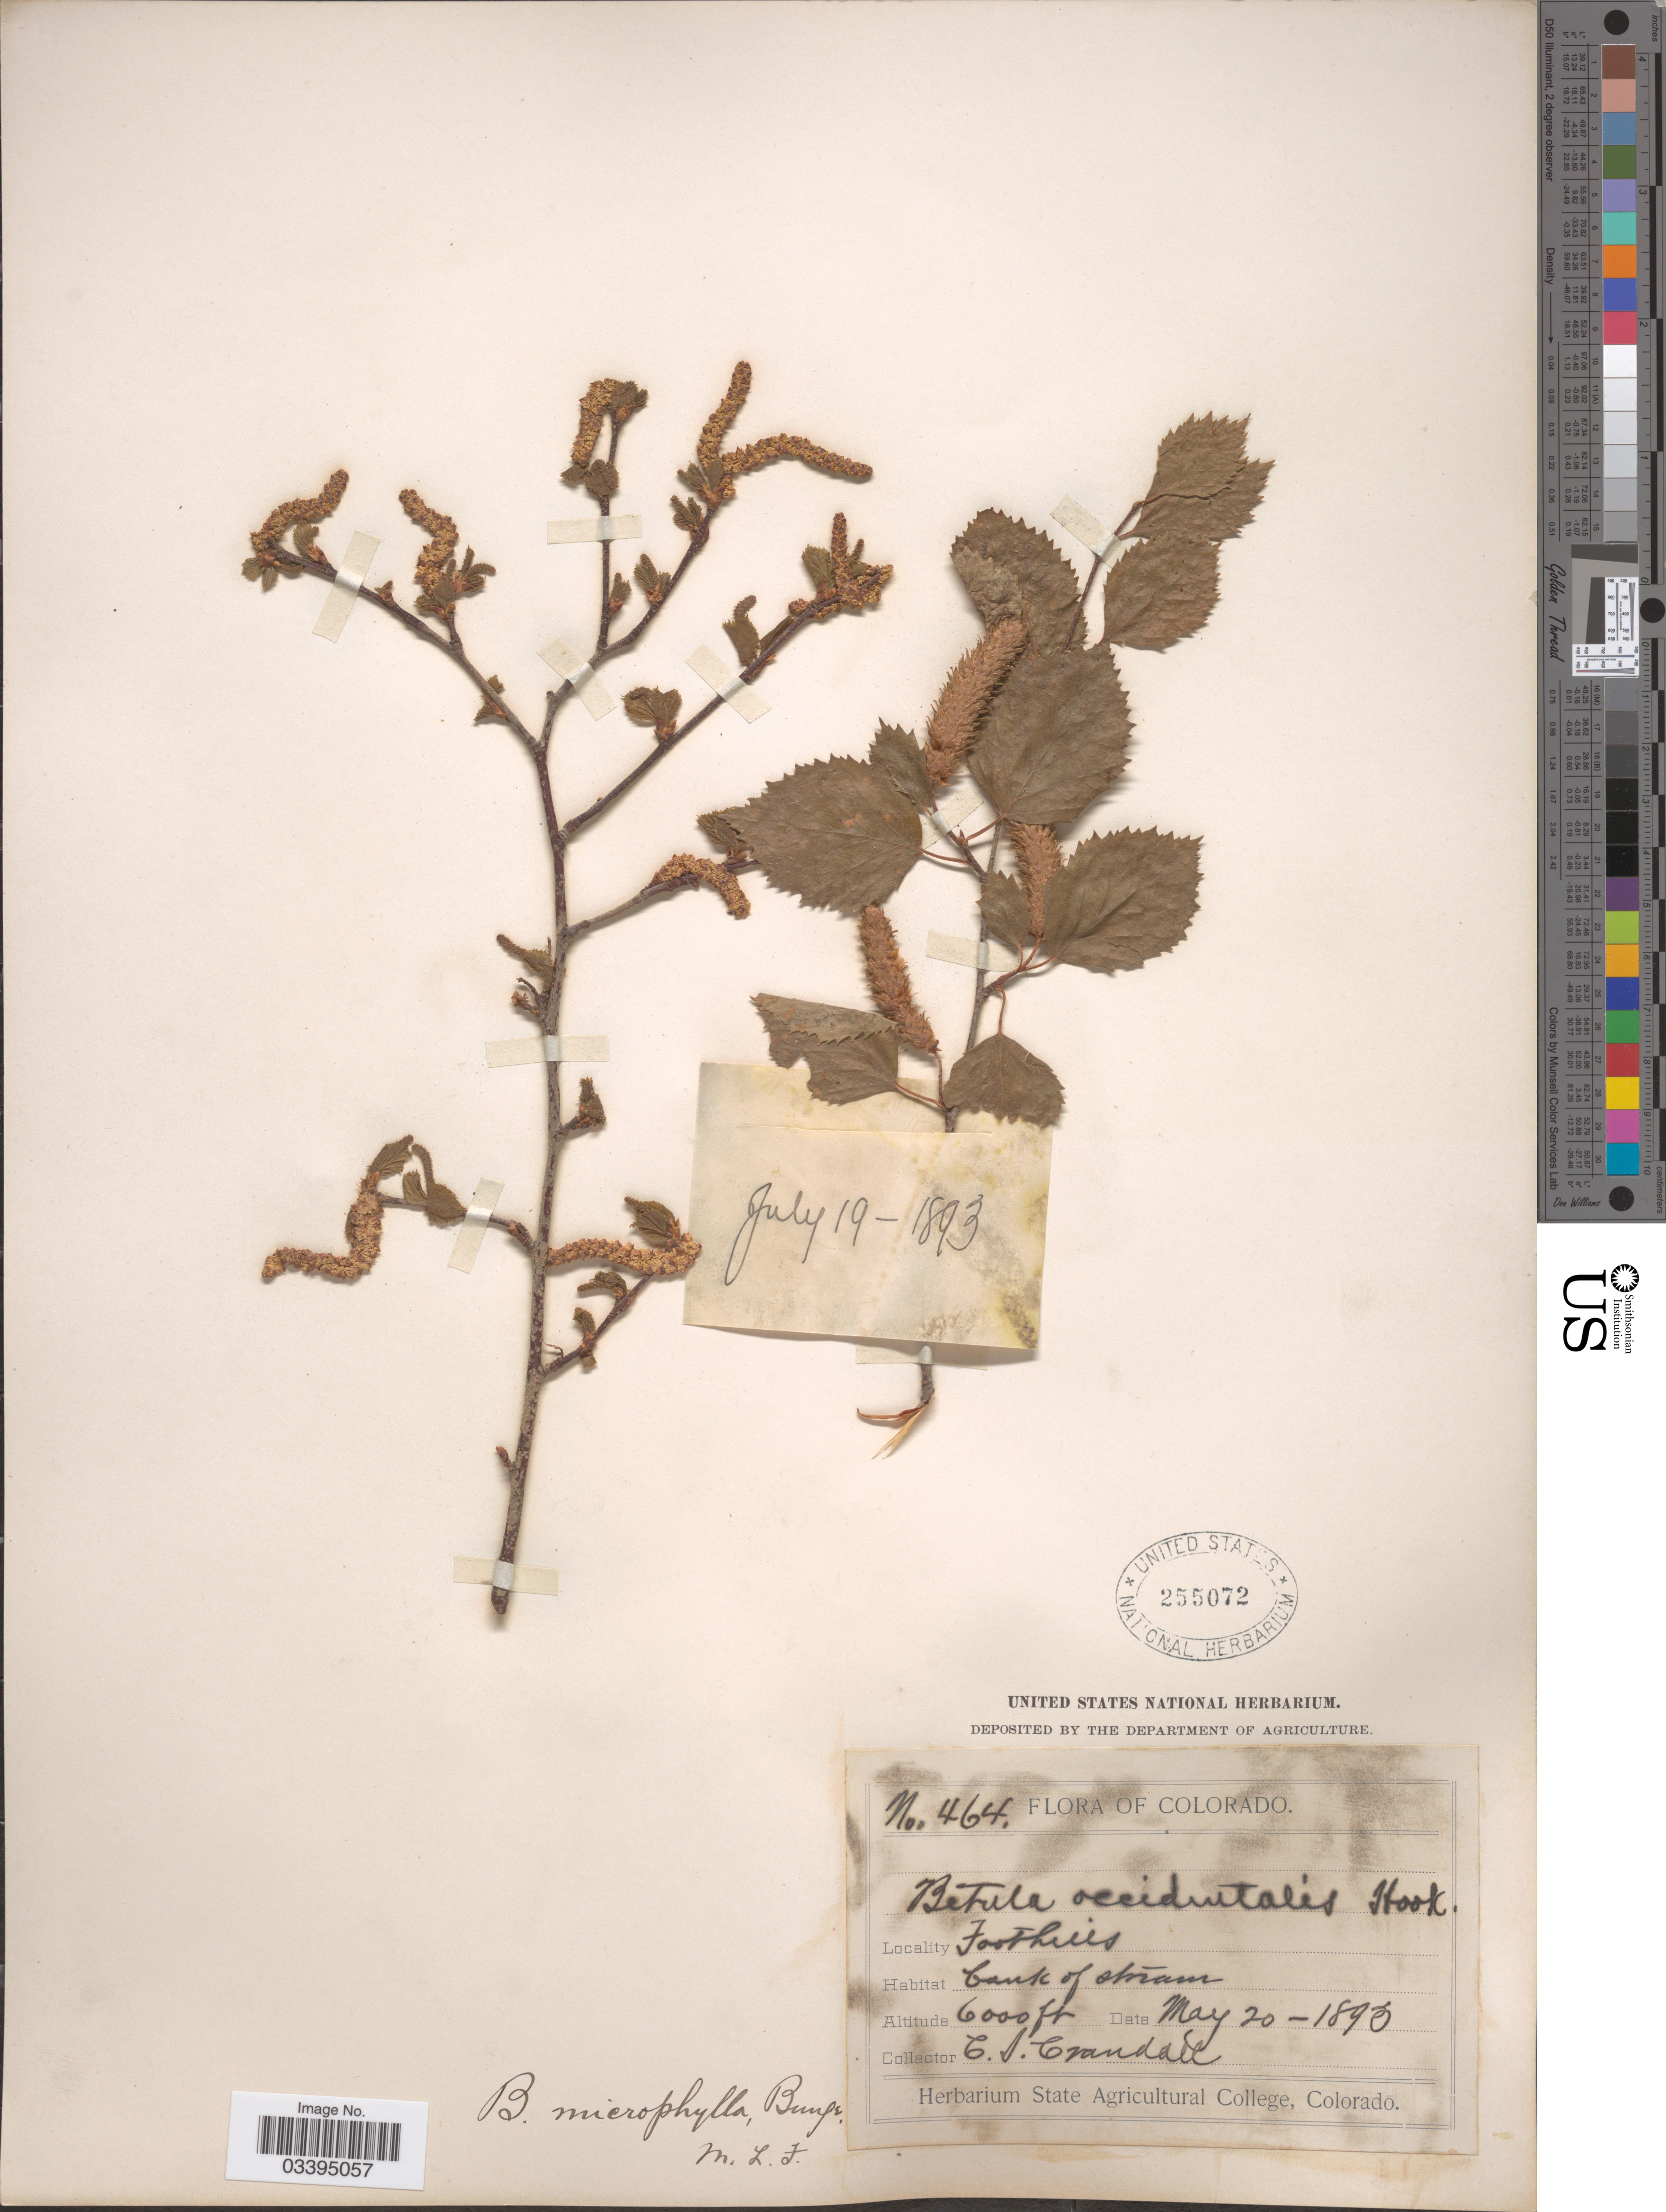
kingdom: Plantae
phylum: Tracheophyta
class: Magnoliopsida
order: Fagales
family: Betulaceae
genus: Betula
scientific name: Betula fontinalis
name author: Sarg.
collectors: C. Crandall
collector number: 464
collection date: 1893-05-20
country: United States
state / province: Colorado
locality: Foothills. Bank of stream.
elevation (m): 1829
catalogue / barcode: US 255072